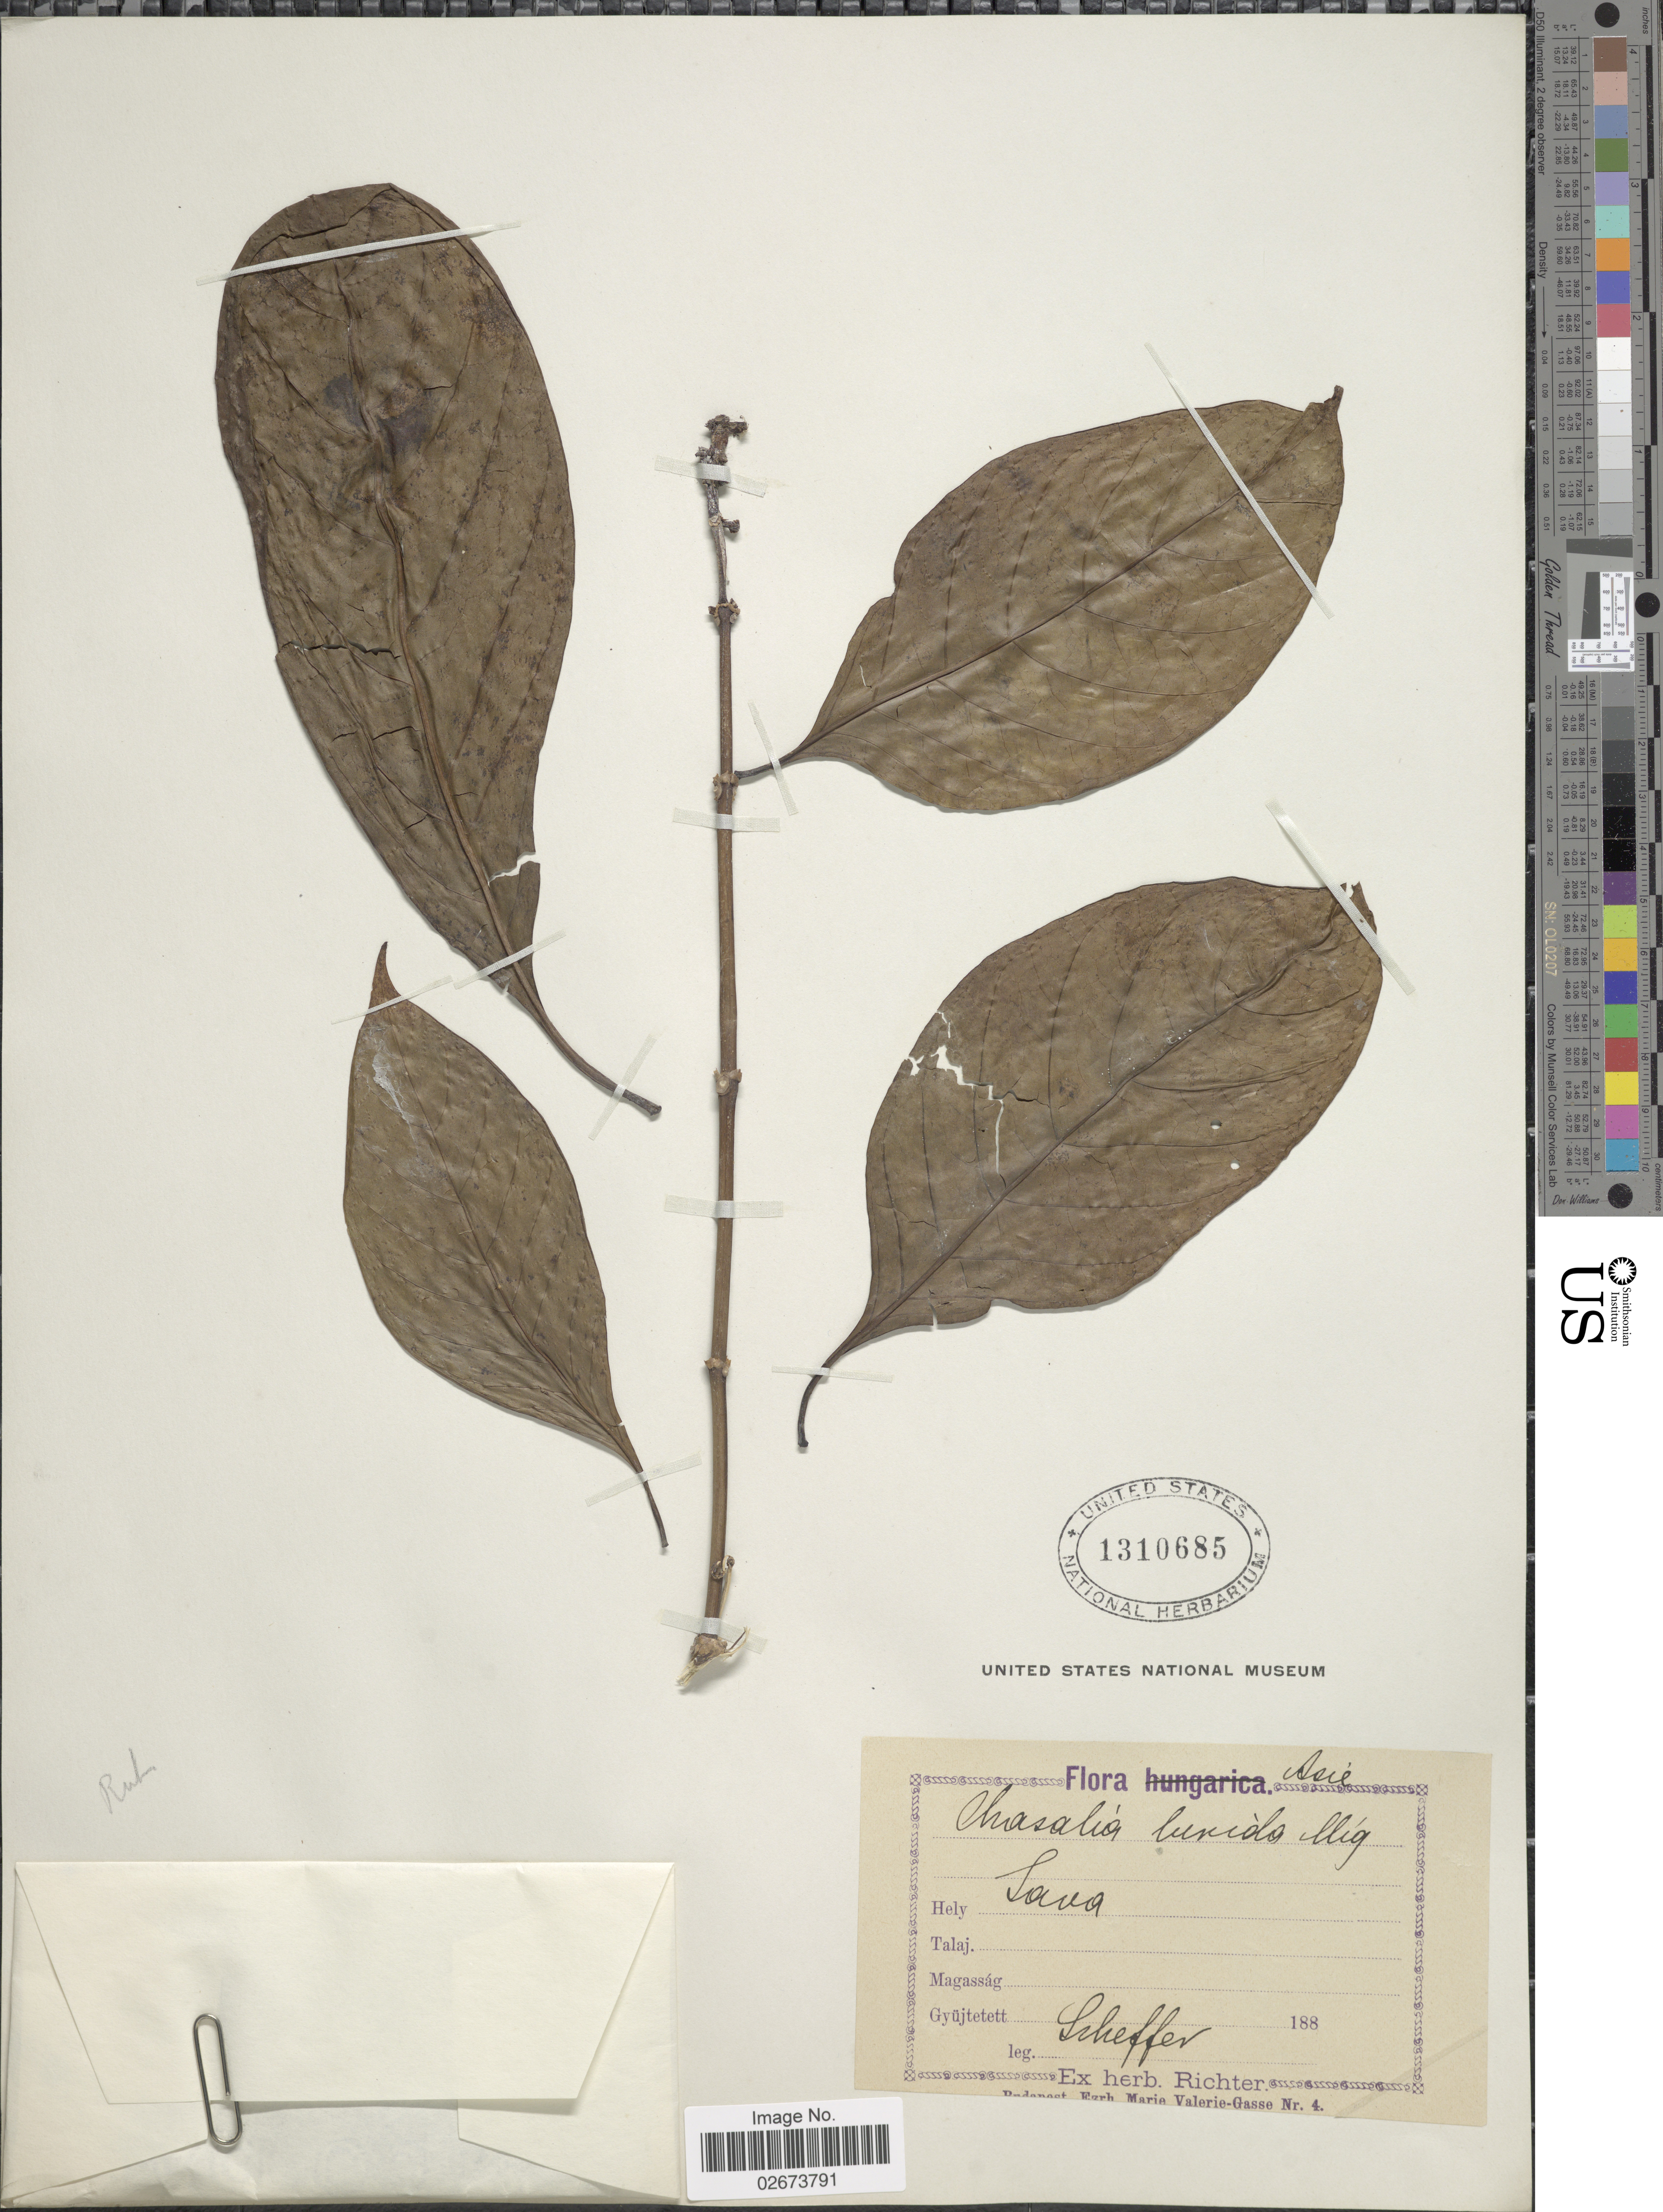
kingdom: Plantae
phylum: Tracheophyta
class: Magnoliopsida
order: Gentianales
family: Rubiaceae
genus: Chassalia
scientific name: Chassalia lurida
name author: (Blume) Miq.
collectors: Scheffer, --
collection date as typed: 188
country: Indonesia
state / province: Java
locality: Asie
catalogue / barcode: US 1310685